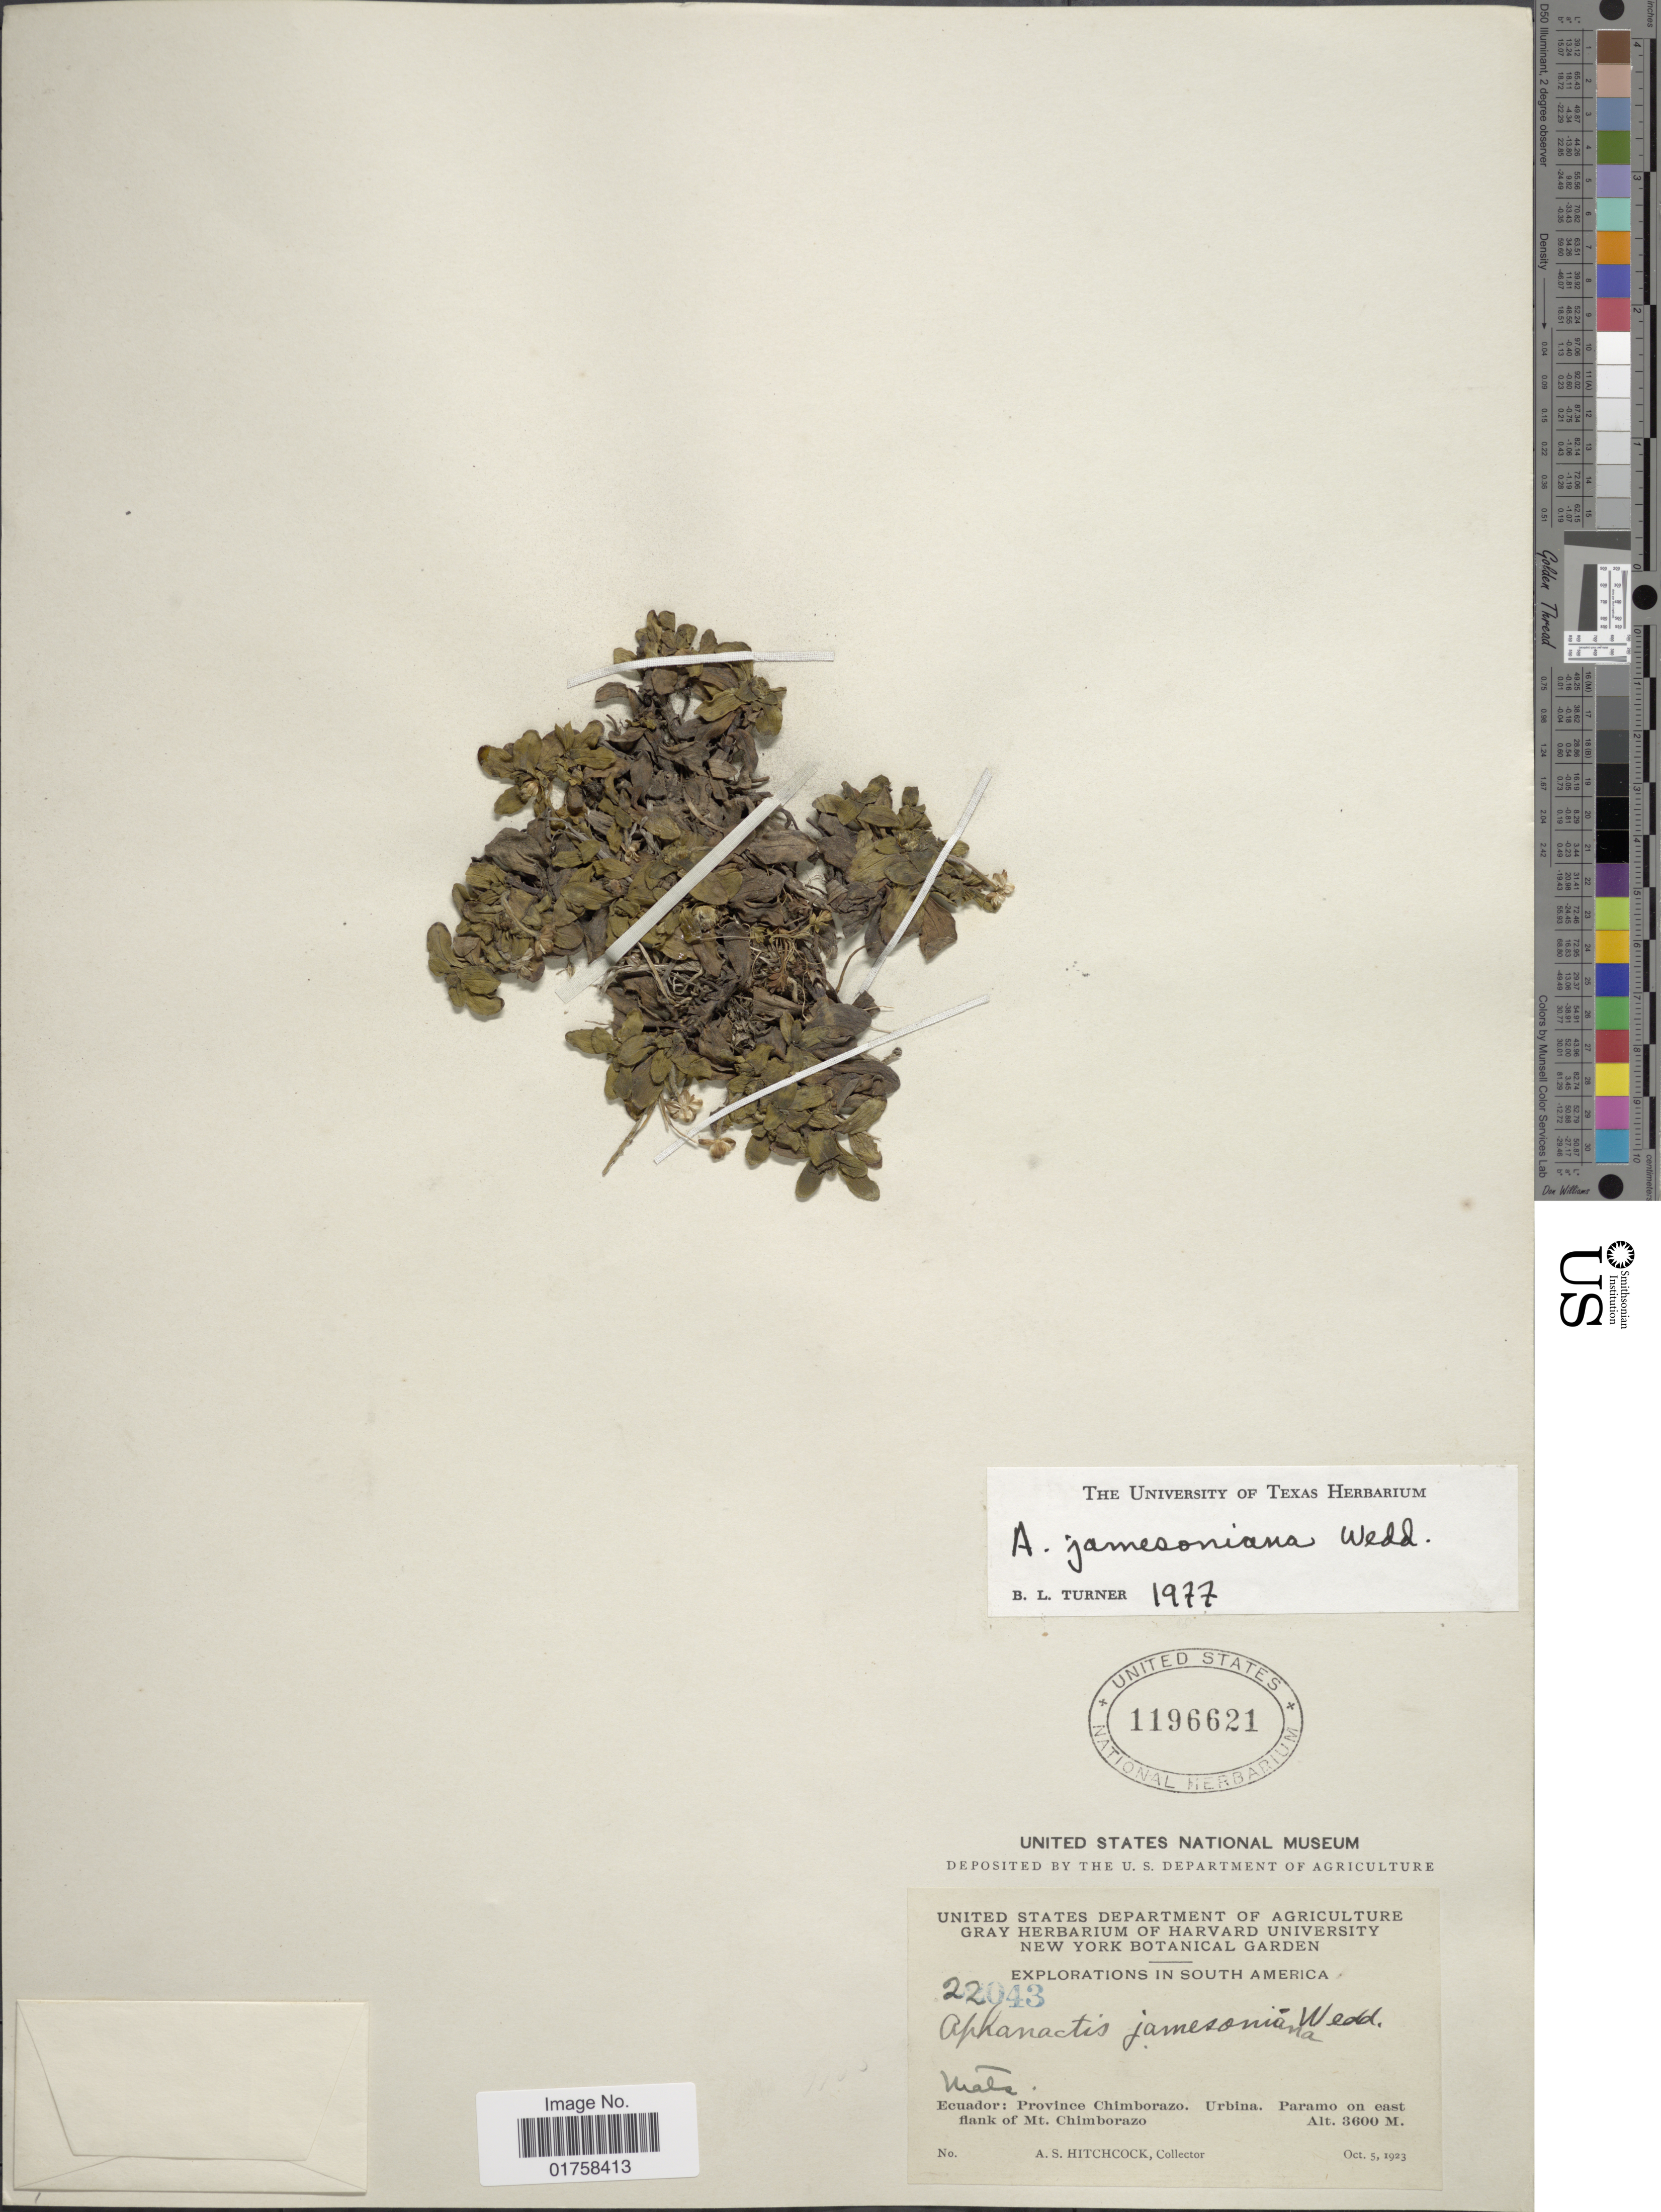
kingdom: Plantae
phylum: Tracheophyta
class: Magnoliopsida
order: Asterales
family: Asteraceae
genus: Aphanactis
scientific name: Aphanactis jamesoniana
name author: Wedd.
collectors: A. S. Hitchcock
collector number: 22043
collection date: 1923-10-05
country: Ecuador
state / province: Chimborazo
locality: Ecuador: Province Chimborazo. Urbina. Paramo on east flank of Mt. Chimborazo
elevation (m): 3600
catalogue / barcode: US 1196621